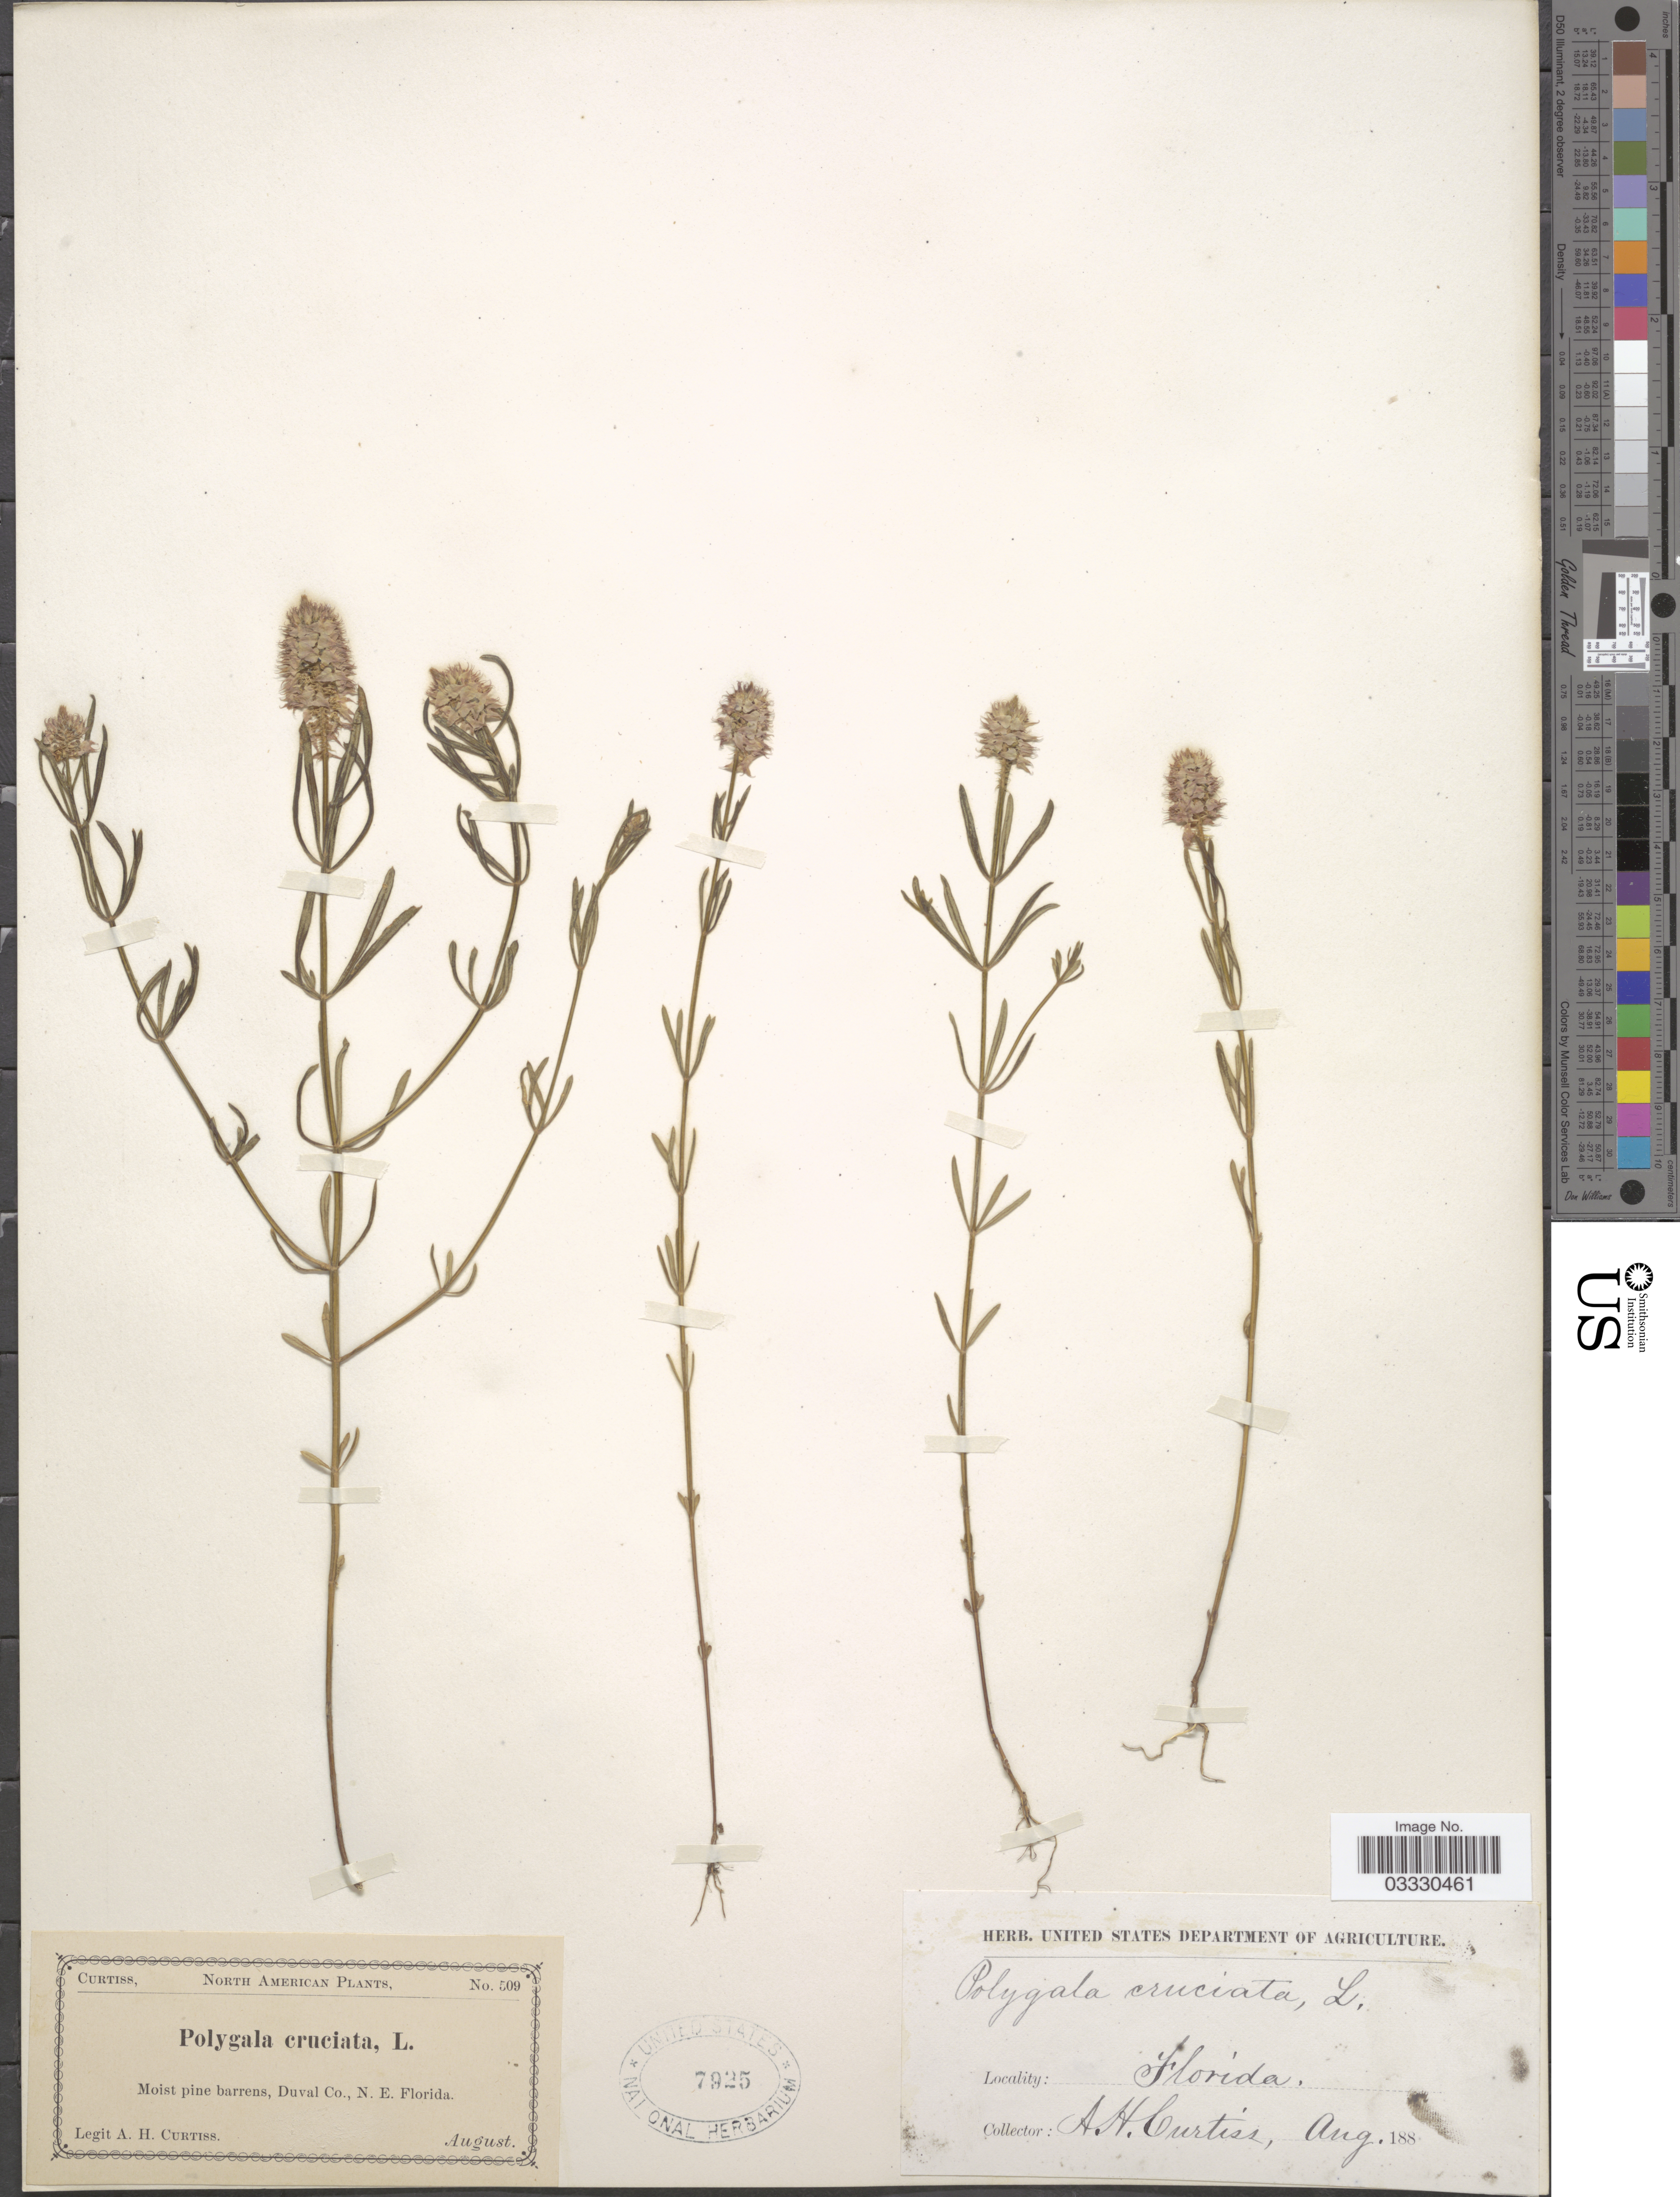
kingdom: Plantae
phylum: Tracheophyta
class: Magnoliopsida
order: Fabales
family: Polygalaceae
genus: Polygala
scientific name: Polygala cruciata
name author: L.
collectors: A. H. Curtiss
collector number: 509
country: United States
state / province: Florida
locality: Moist pine barrens, Duval Co., N.E. Florida.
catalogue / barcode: US 7925